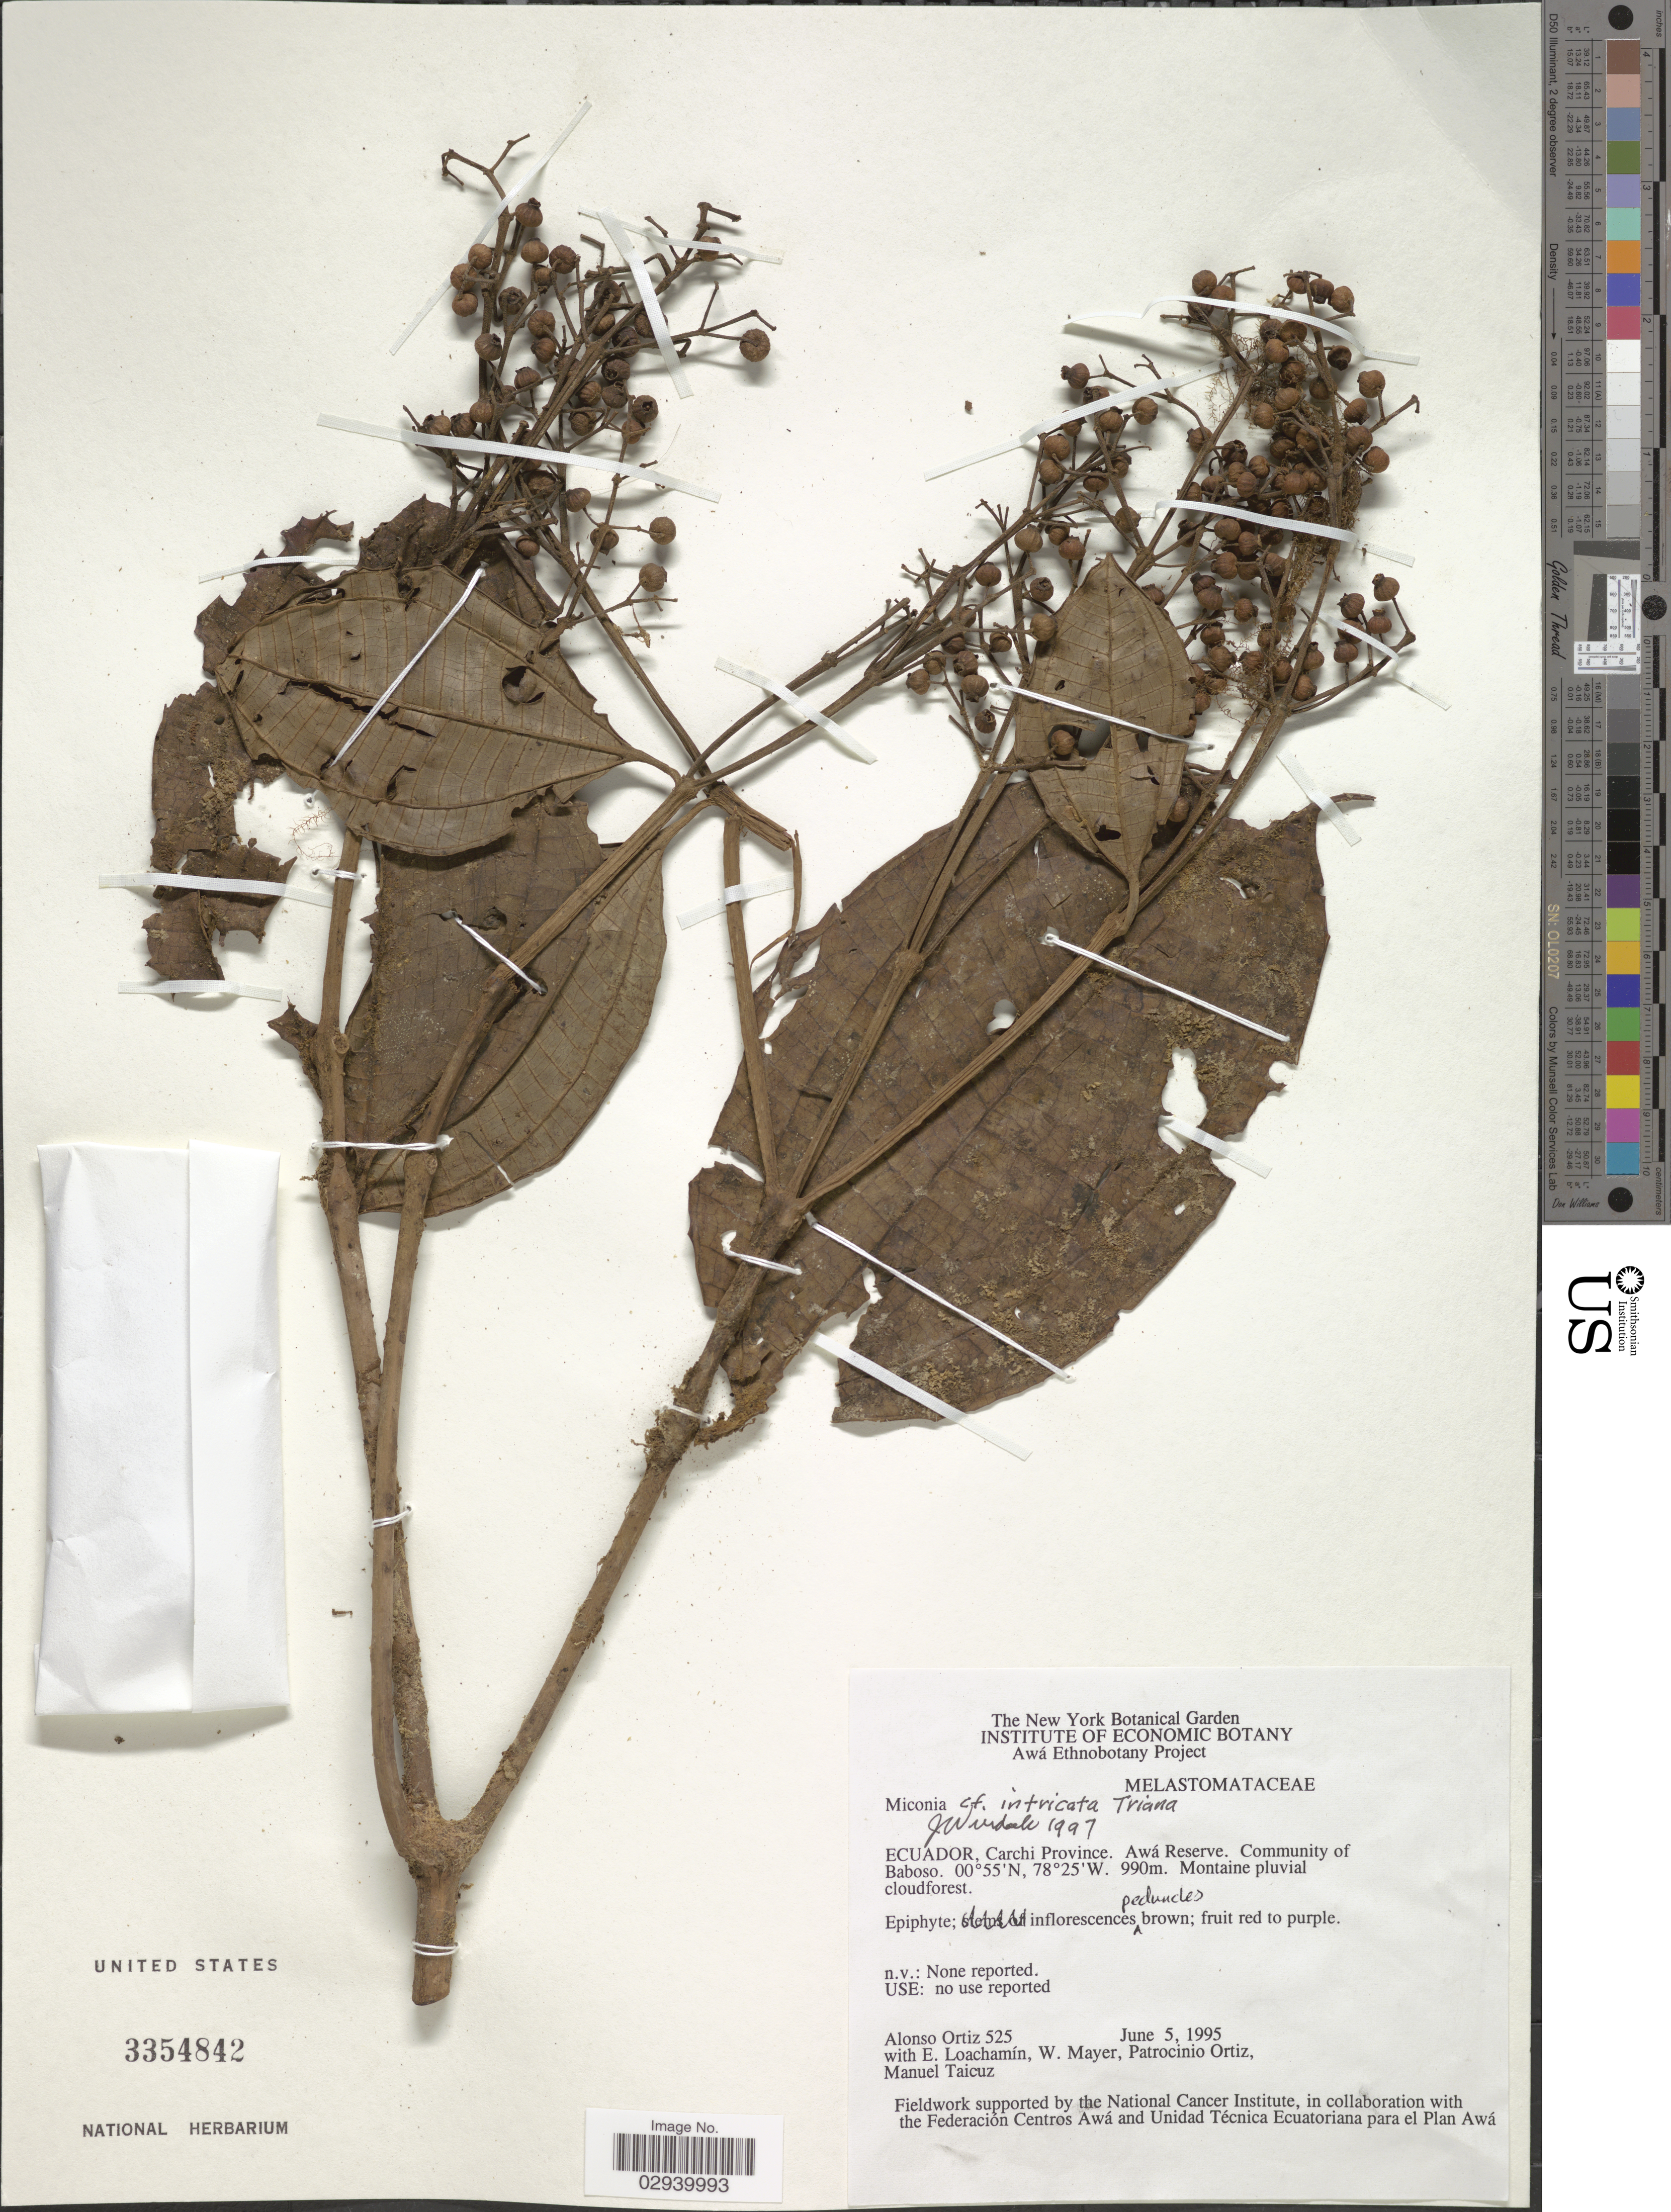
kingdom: Plantae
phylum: Tracheophyta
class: Magnoliopsida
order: Myrtales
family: Melastomataceae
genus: Miconia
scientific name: Miconia intricata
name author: Triana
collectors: A. Ortiz, E. Loachamin, W. Mayer, P. Ortiz & M. Taicuz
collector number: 525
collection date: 1995-06-05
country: Ecuador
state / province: Carchi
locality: Awá Province. Community of Baboso.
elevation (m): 990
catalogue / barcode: US 3354842